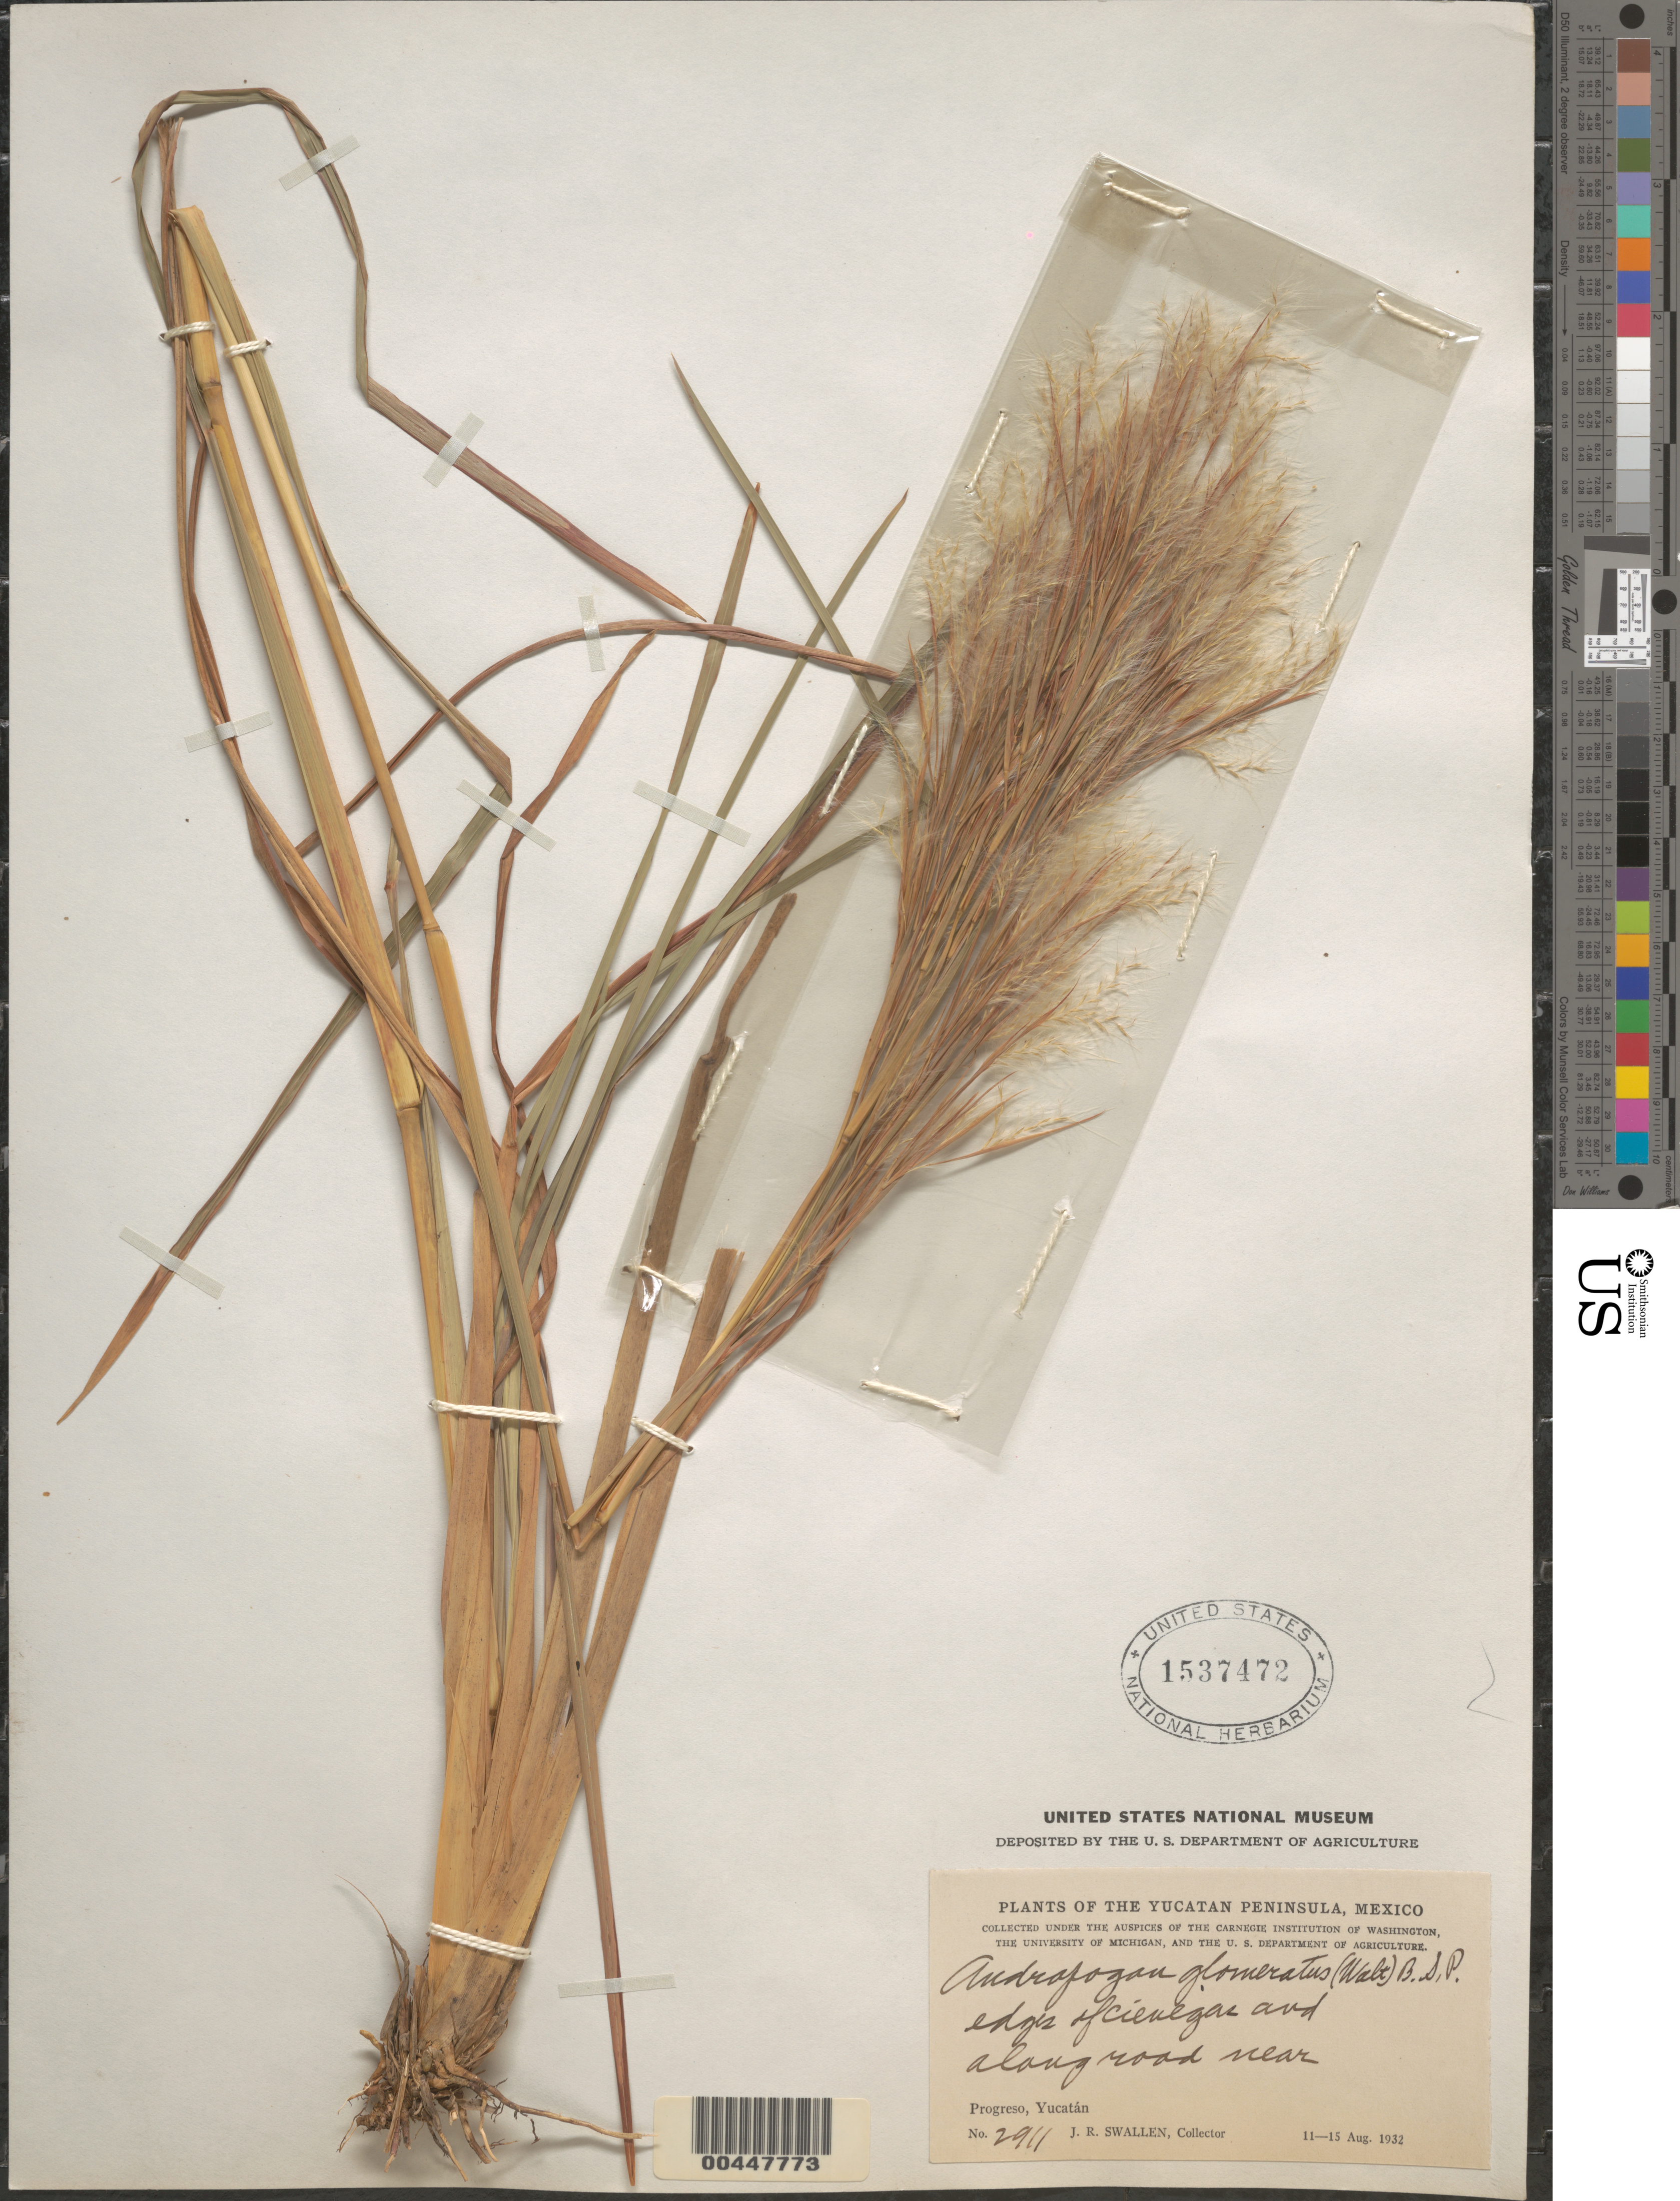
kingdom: Plantae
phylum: Tracheophyta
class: Liliopsida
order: Poales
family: Poaceae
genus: Andropogon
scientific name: Andropogon glomeratus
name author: (Walter) Britton, Stearns & Poggenb.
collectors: J. R. Swallen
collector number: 2911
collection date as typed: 11 Aug 1932 to 15 Aug 1932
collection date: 1932-08-11/1932-08-15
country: Mexico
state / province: Yucatan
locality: Yucatan Peninsula, near Progreso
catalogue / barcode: US 1537472